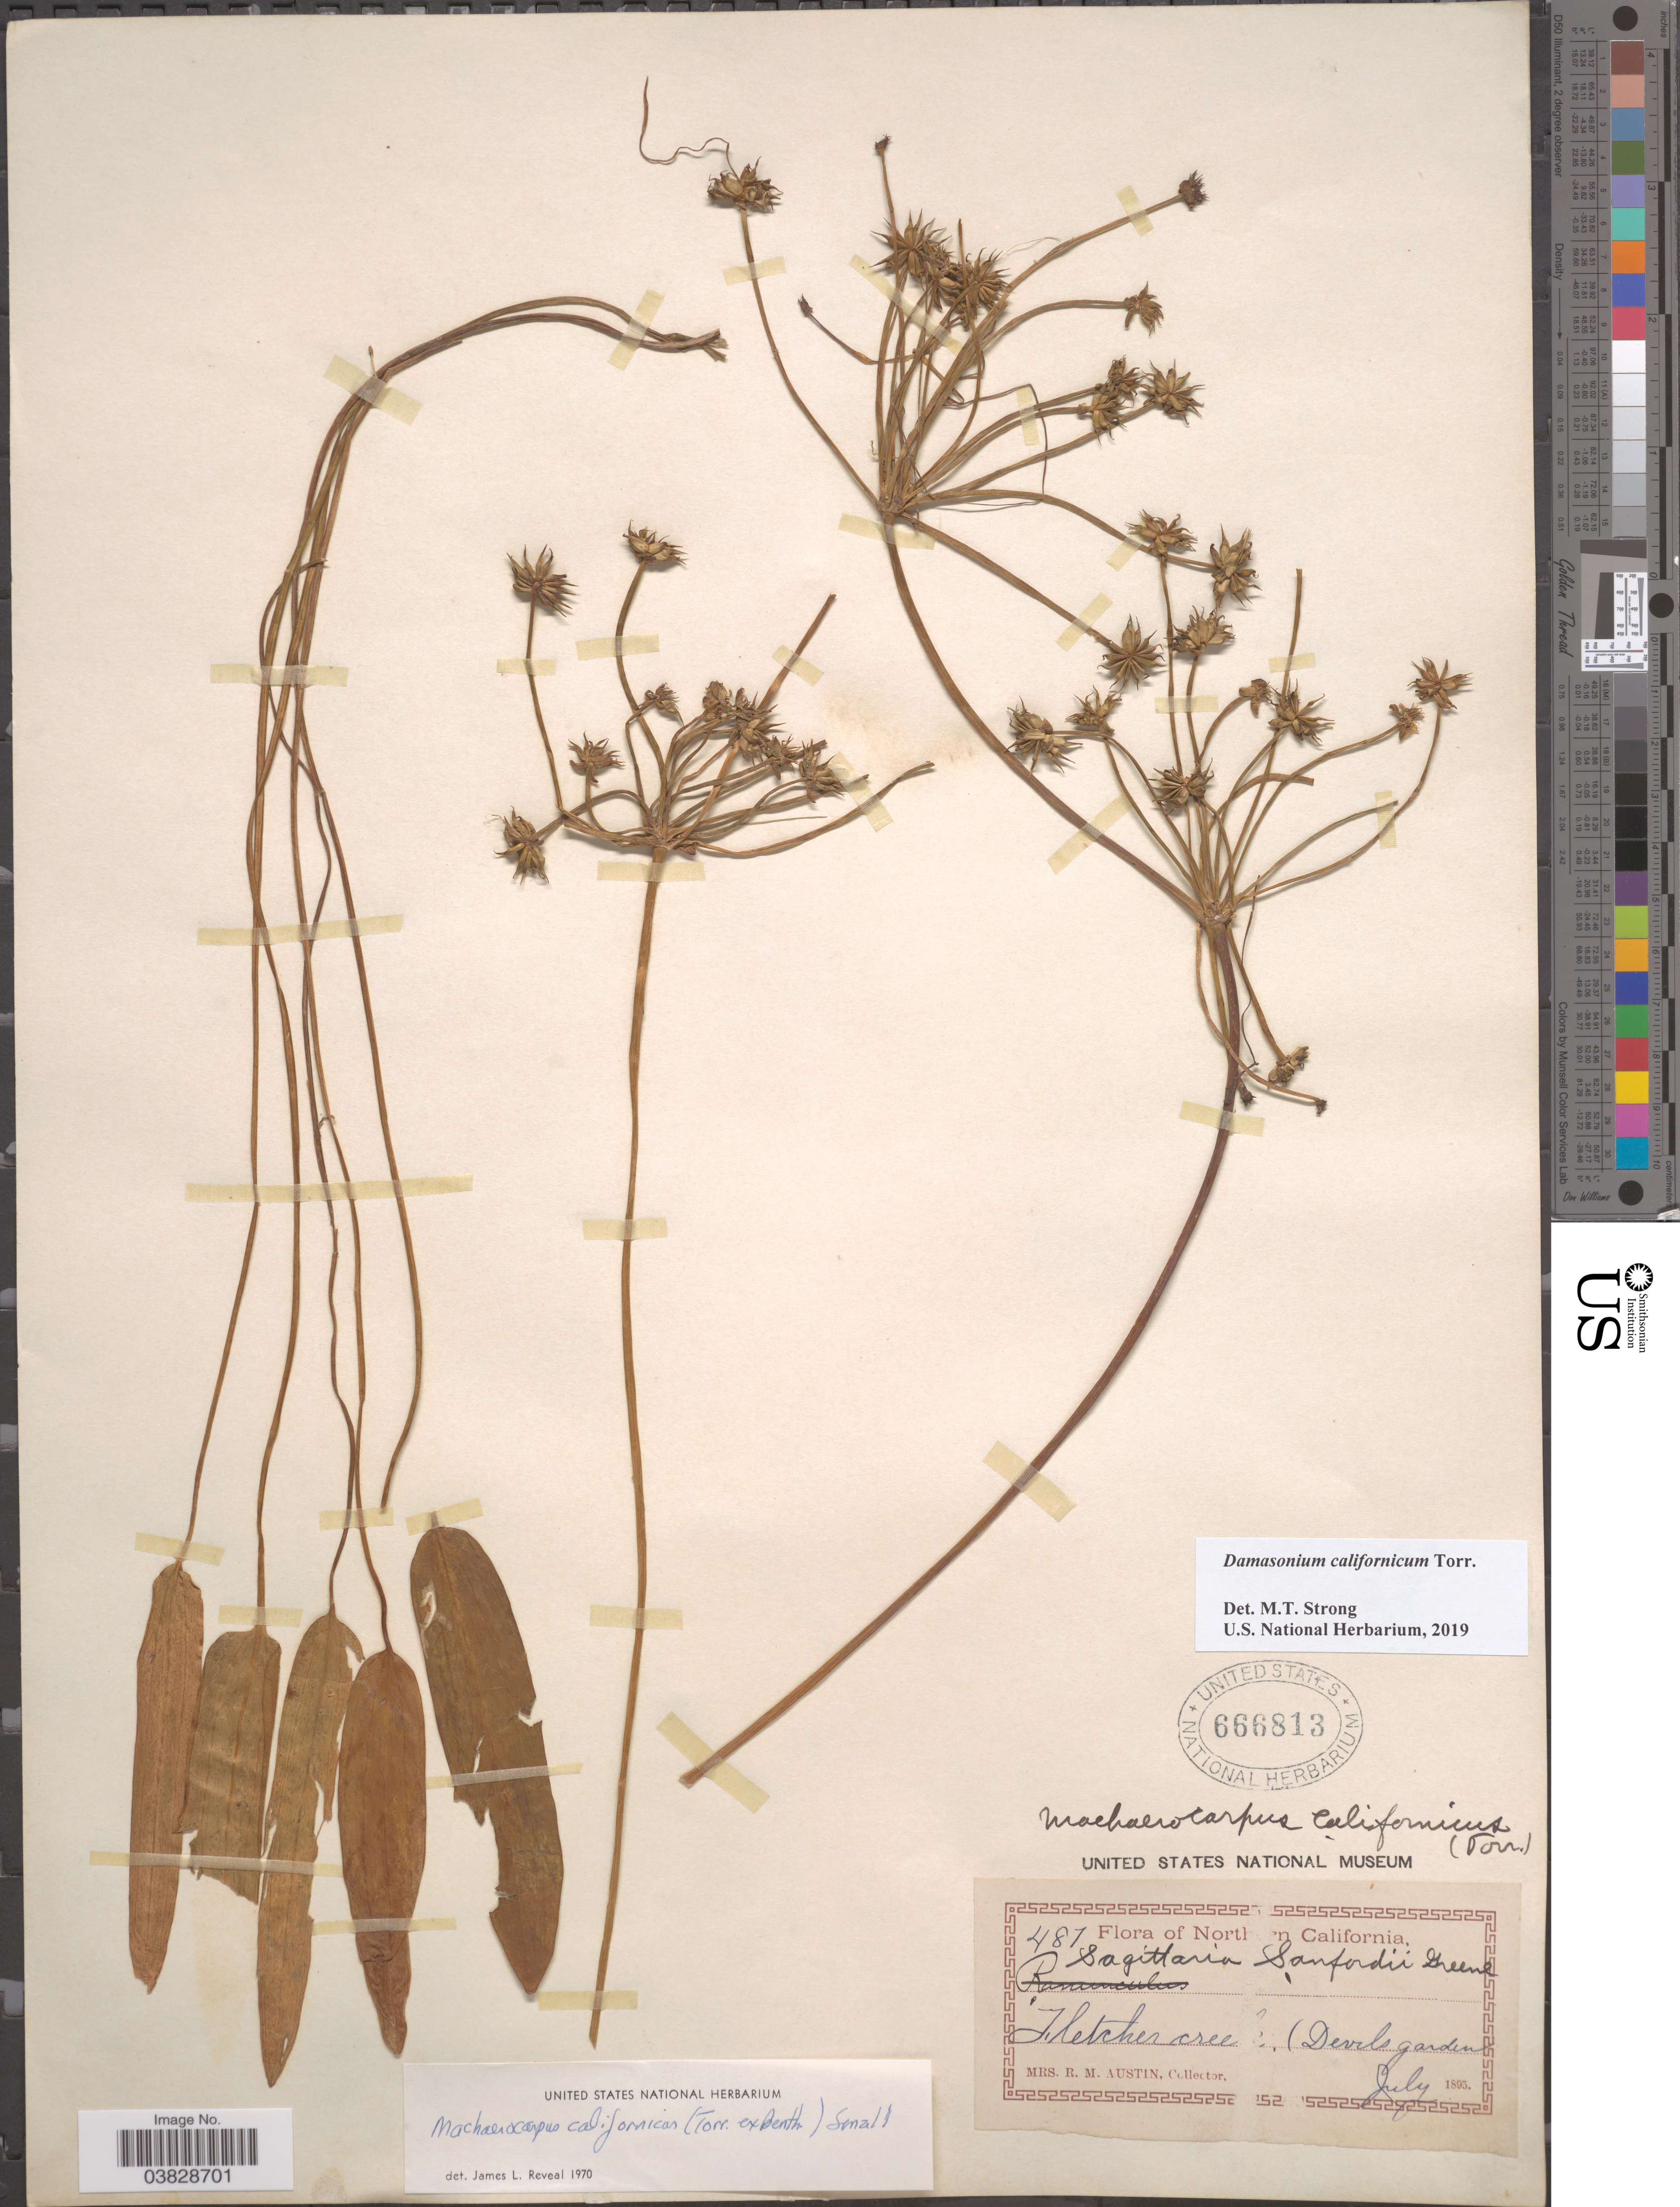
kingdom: Plantae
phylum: Tracheophyta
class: Liliopsida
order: Alismatales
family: Alismataceae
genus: Damasonium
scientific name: Damasonium californicum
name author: Torr.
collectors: R. Austin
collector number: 487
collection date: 1895-07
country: United States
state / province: California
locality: Northern California. Fletcher Creek (Devils garden.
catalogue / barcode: US 666813